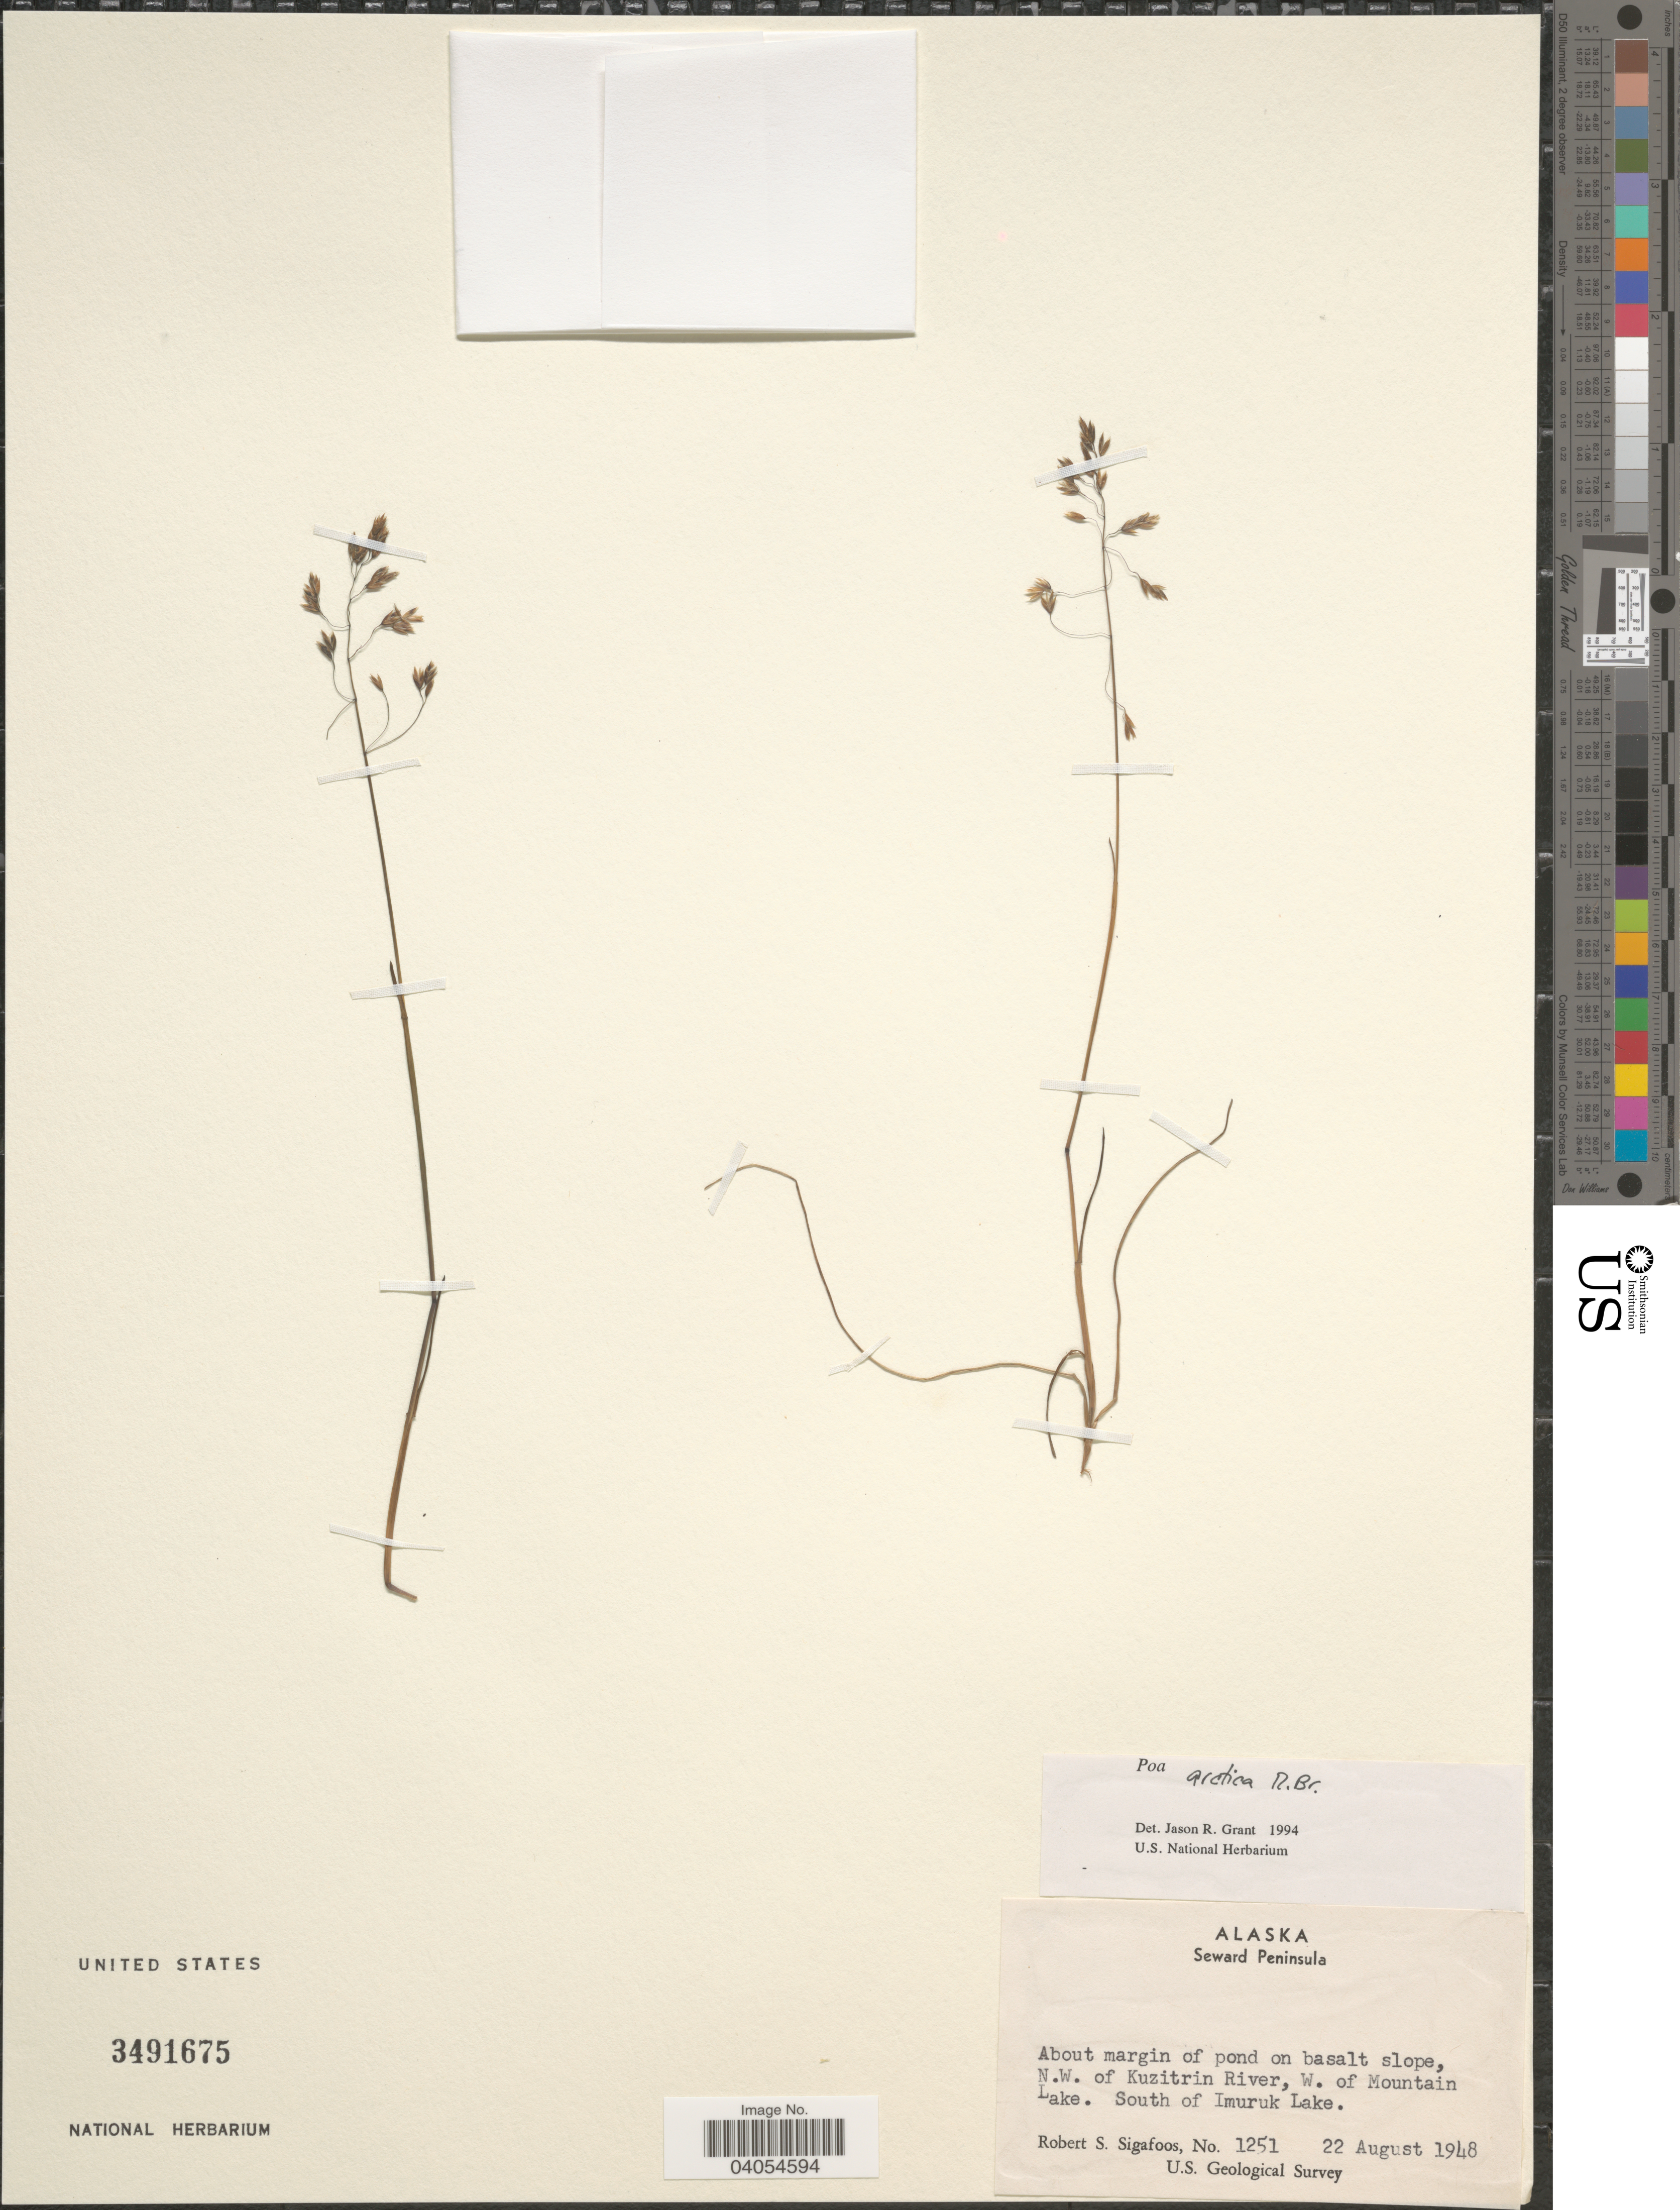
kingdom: Plantae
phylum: Tracheophyta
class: Liliopsida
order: Poales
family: Poaceae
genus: Poa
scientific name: Poa arctica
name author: R. Br.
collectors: R. Sigafoos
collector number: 1251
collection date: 1948-08-22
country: United States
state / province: Alaska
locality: Seward Peninsula. About margin of pond on basalt slope, N.W. of Kuzitrin River, W. of Mountain Lake. South of Imuruk Lake.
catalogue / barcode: US 3491675